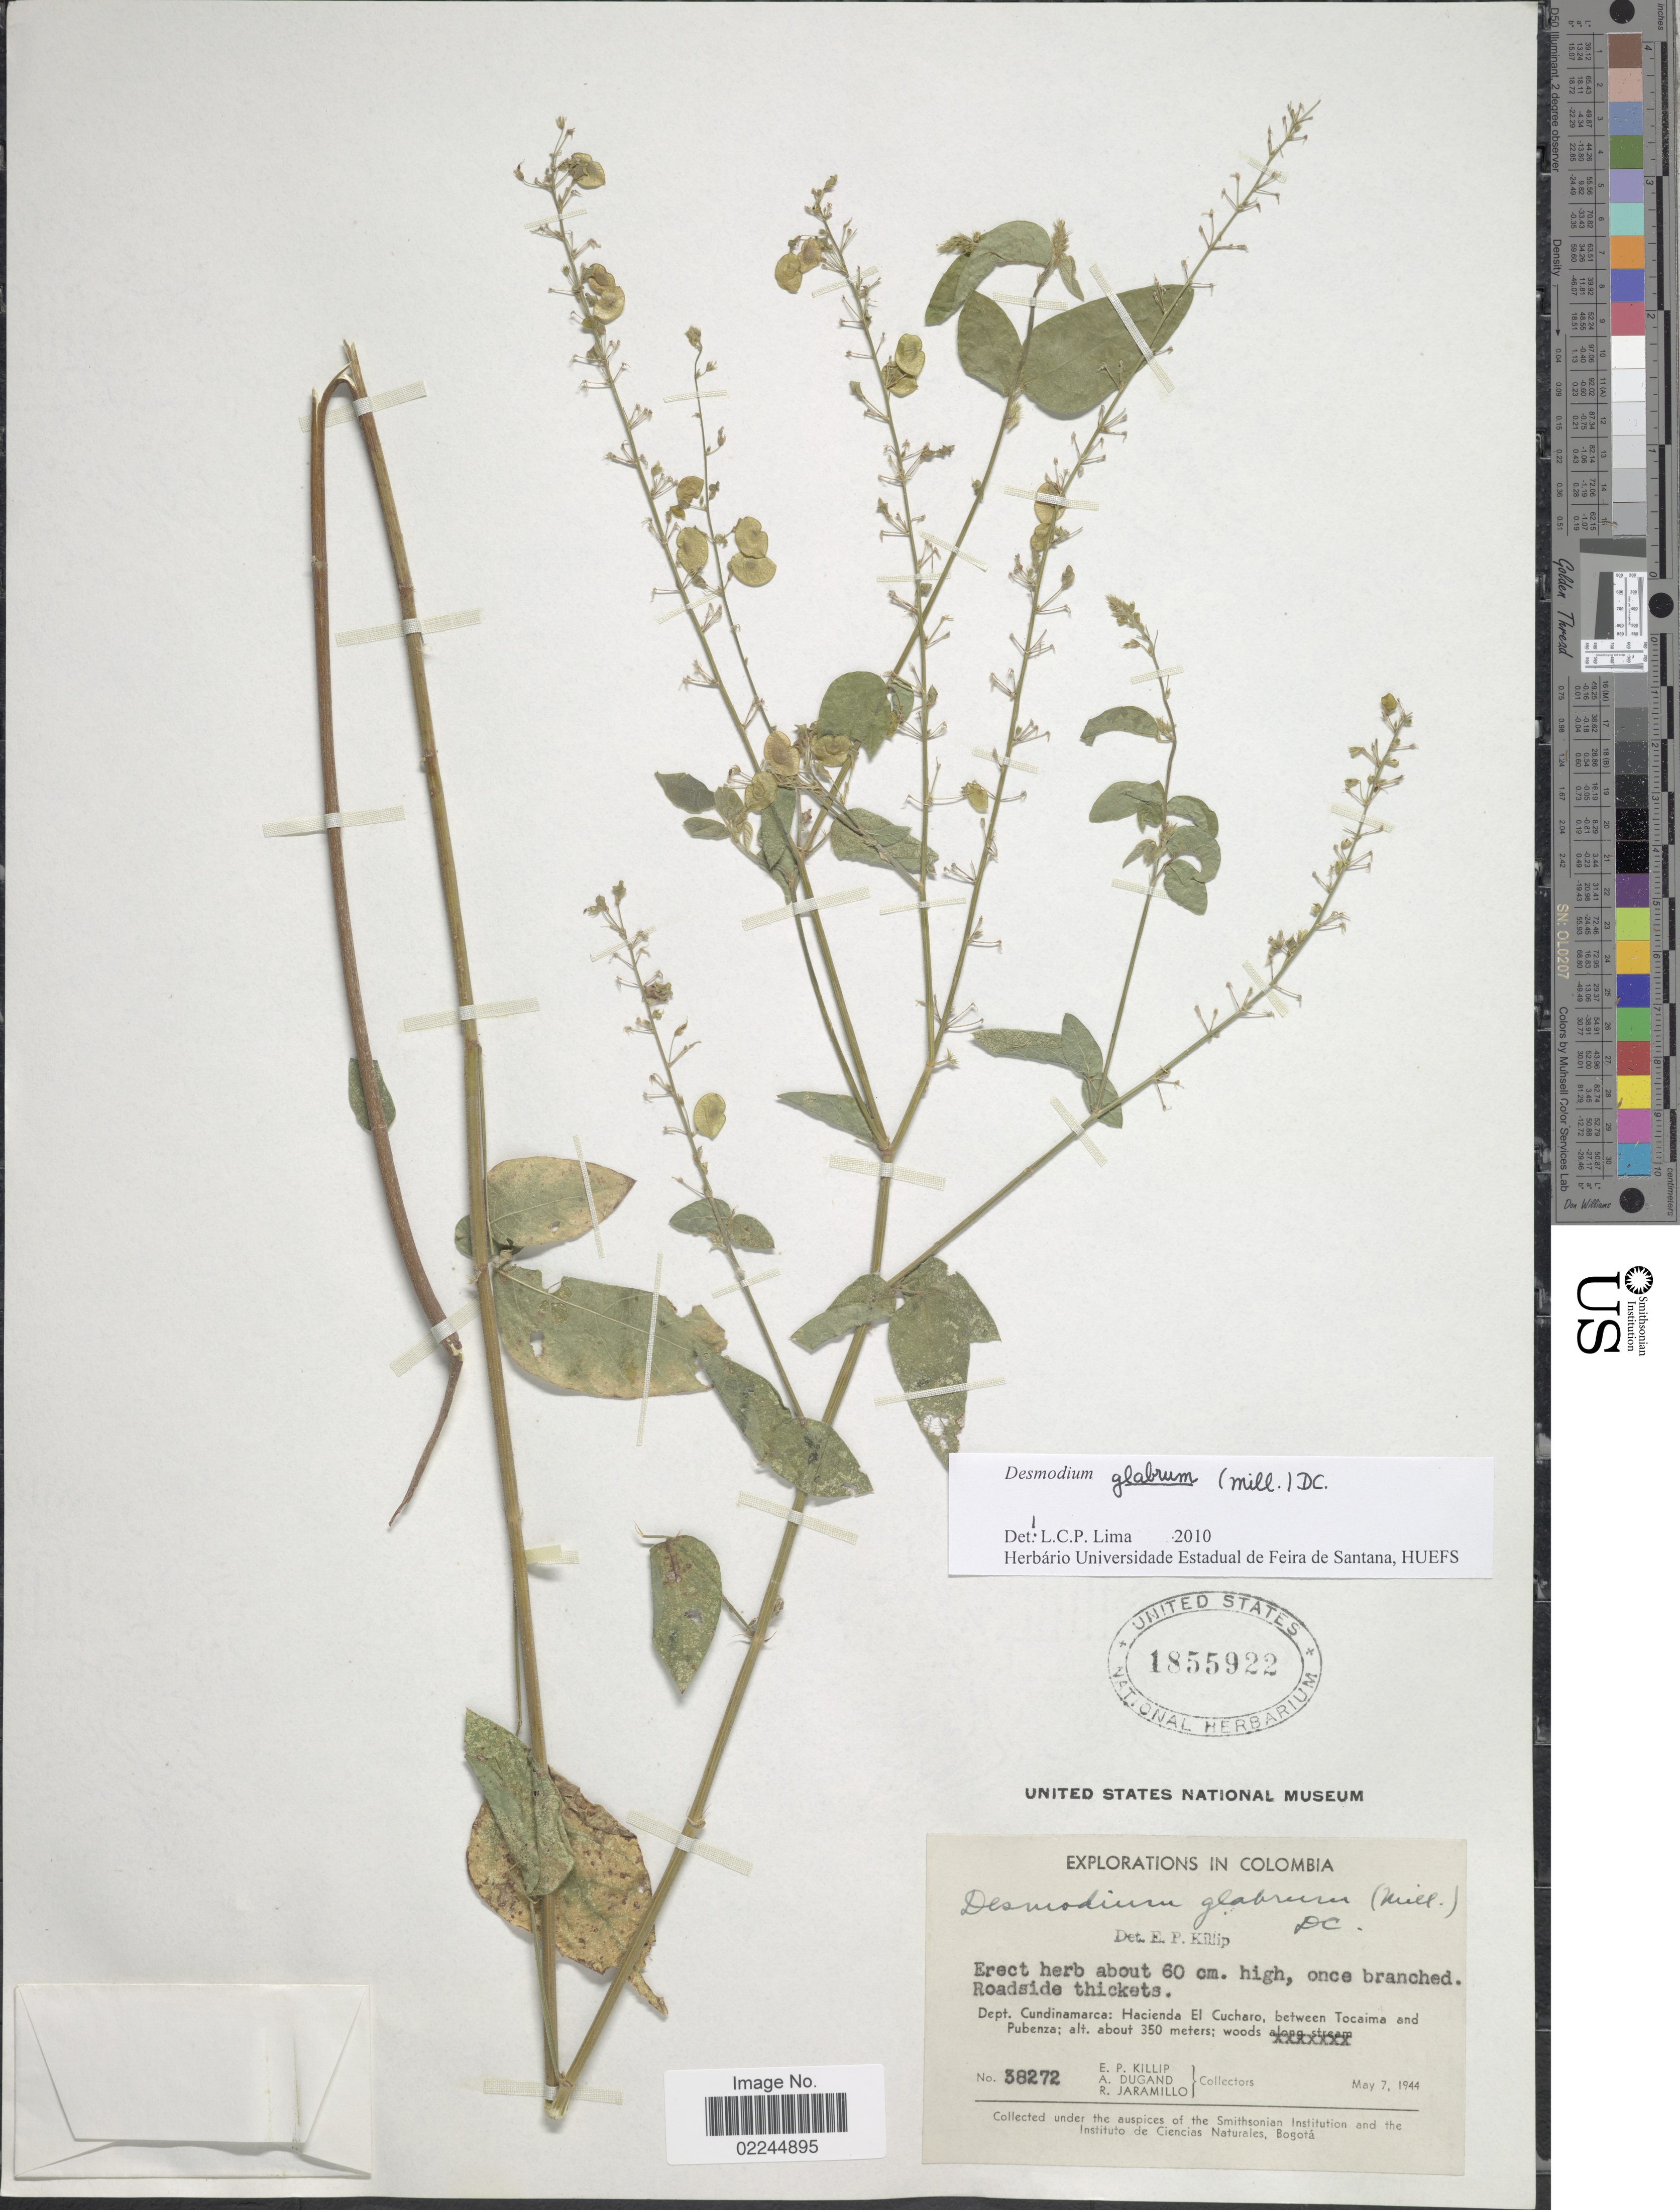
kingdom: Plantae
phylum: Tracheophyta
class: Magnoliopsida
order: Fabales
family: Fabaceae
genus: Desmodium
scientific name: Desmodium glabrum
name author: (Mill.) DC.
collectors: E. P. Killip, A. Dugand & R. Jaramillo M.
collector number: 38272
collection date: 1944-05-07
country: Colombia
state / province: Cundinamarca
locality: Hacienda El Cucharo, between Tocaima and Pubenza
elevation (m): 350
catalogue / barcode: US 1855922